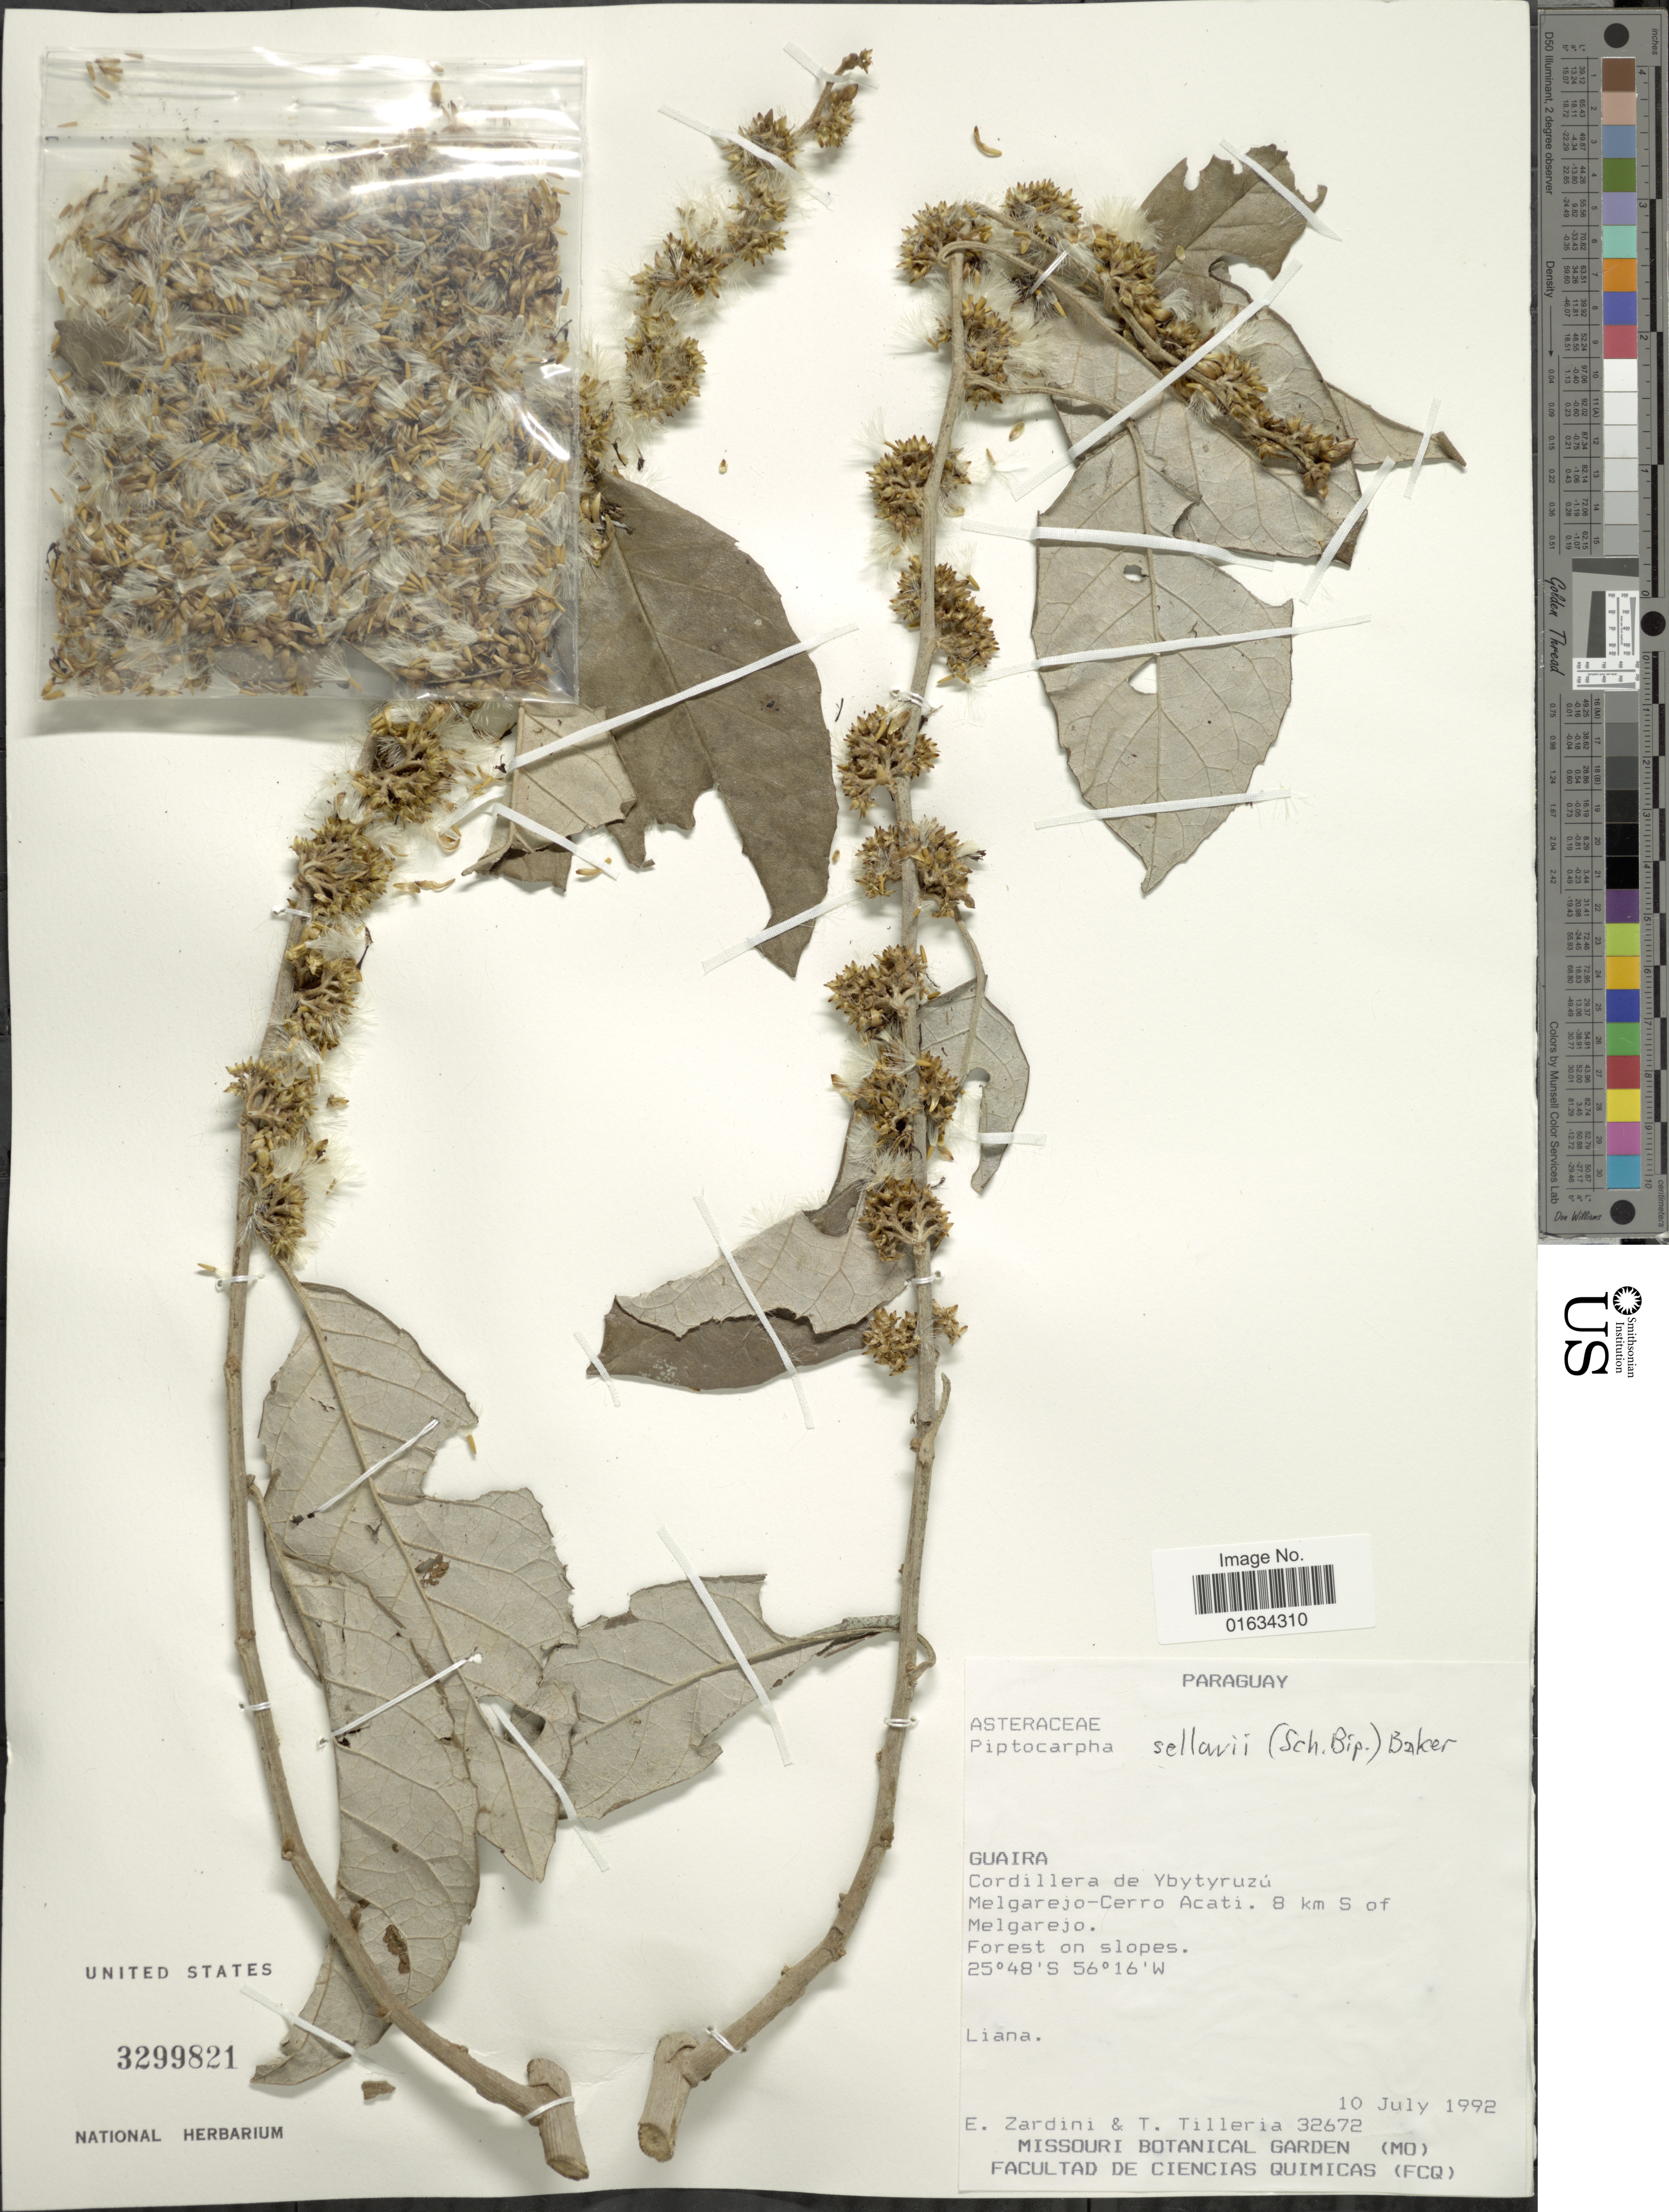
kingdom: Plantae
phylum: Tracheophyta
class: Magnoliopsida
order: Asterales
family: Asteraceae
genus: Piptocarpha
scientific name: Piptocarpha sellovii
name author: (Sch. Bip.) Baker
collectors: E. M. Zardini & T. Tilleria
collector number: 32672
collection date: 1992-07-10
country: Paraguay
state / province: Guaira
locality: Cordillera de Ybytyruzú Melgarejo-Cerro Acati. 8 km S of Melgarejo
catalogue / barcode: US 3299821